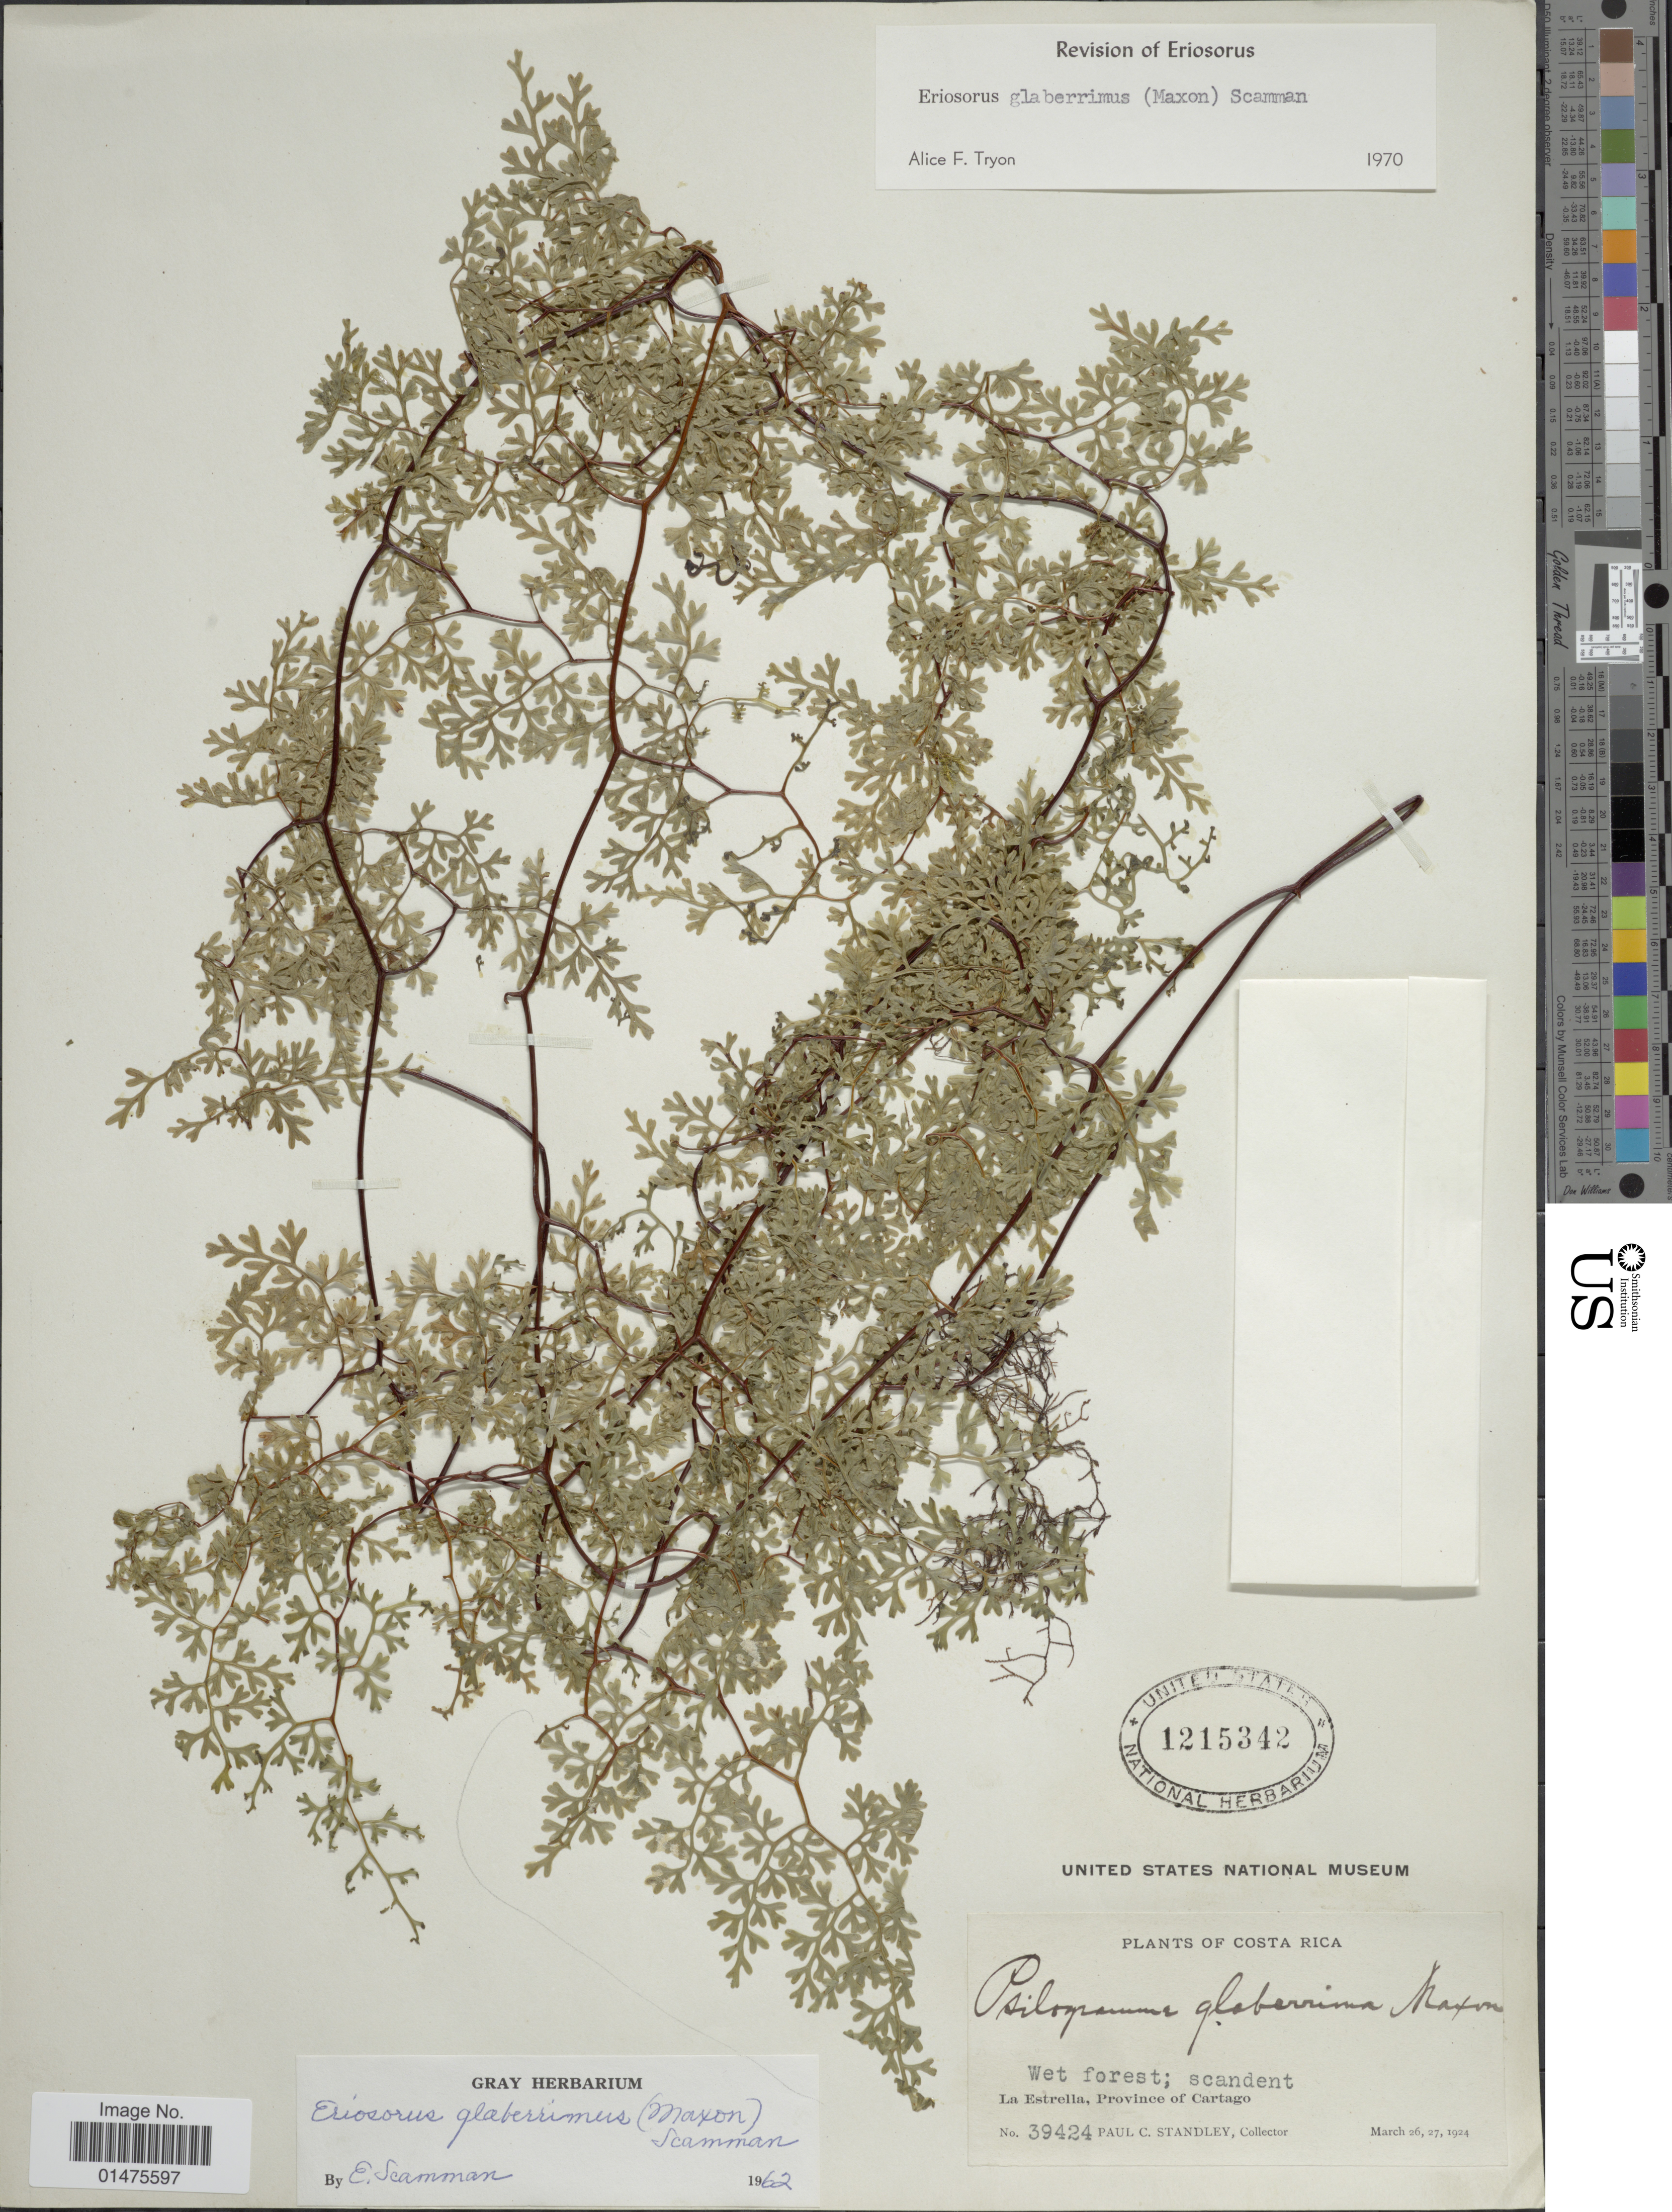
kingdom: Plantae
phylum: Tracheophyta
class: Polypodiopsida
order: Polypodiales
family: Pteridaceae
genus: Jamesonia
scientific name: Jamesonia glaberrima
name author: (Maxon) Christenh.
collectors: P. C. Standley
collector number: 39424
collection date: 1924-03-26/1924-03-27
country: Costa Rica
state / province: Cartago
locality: La Estrella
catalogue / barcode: US 1215342